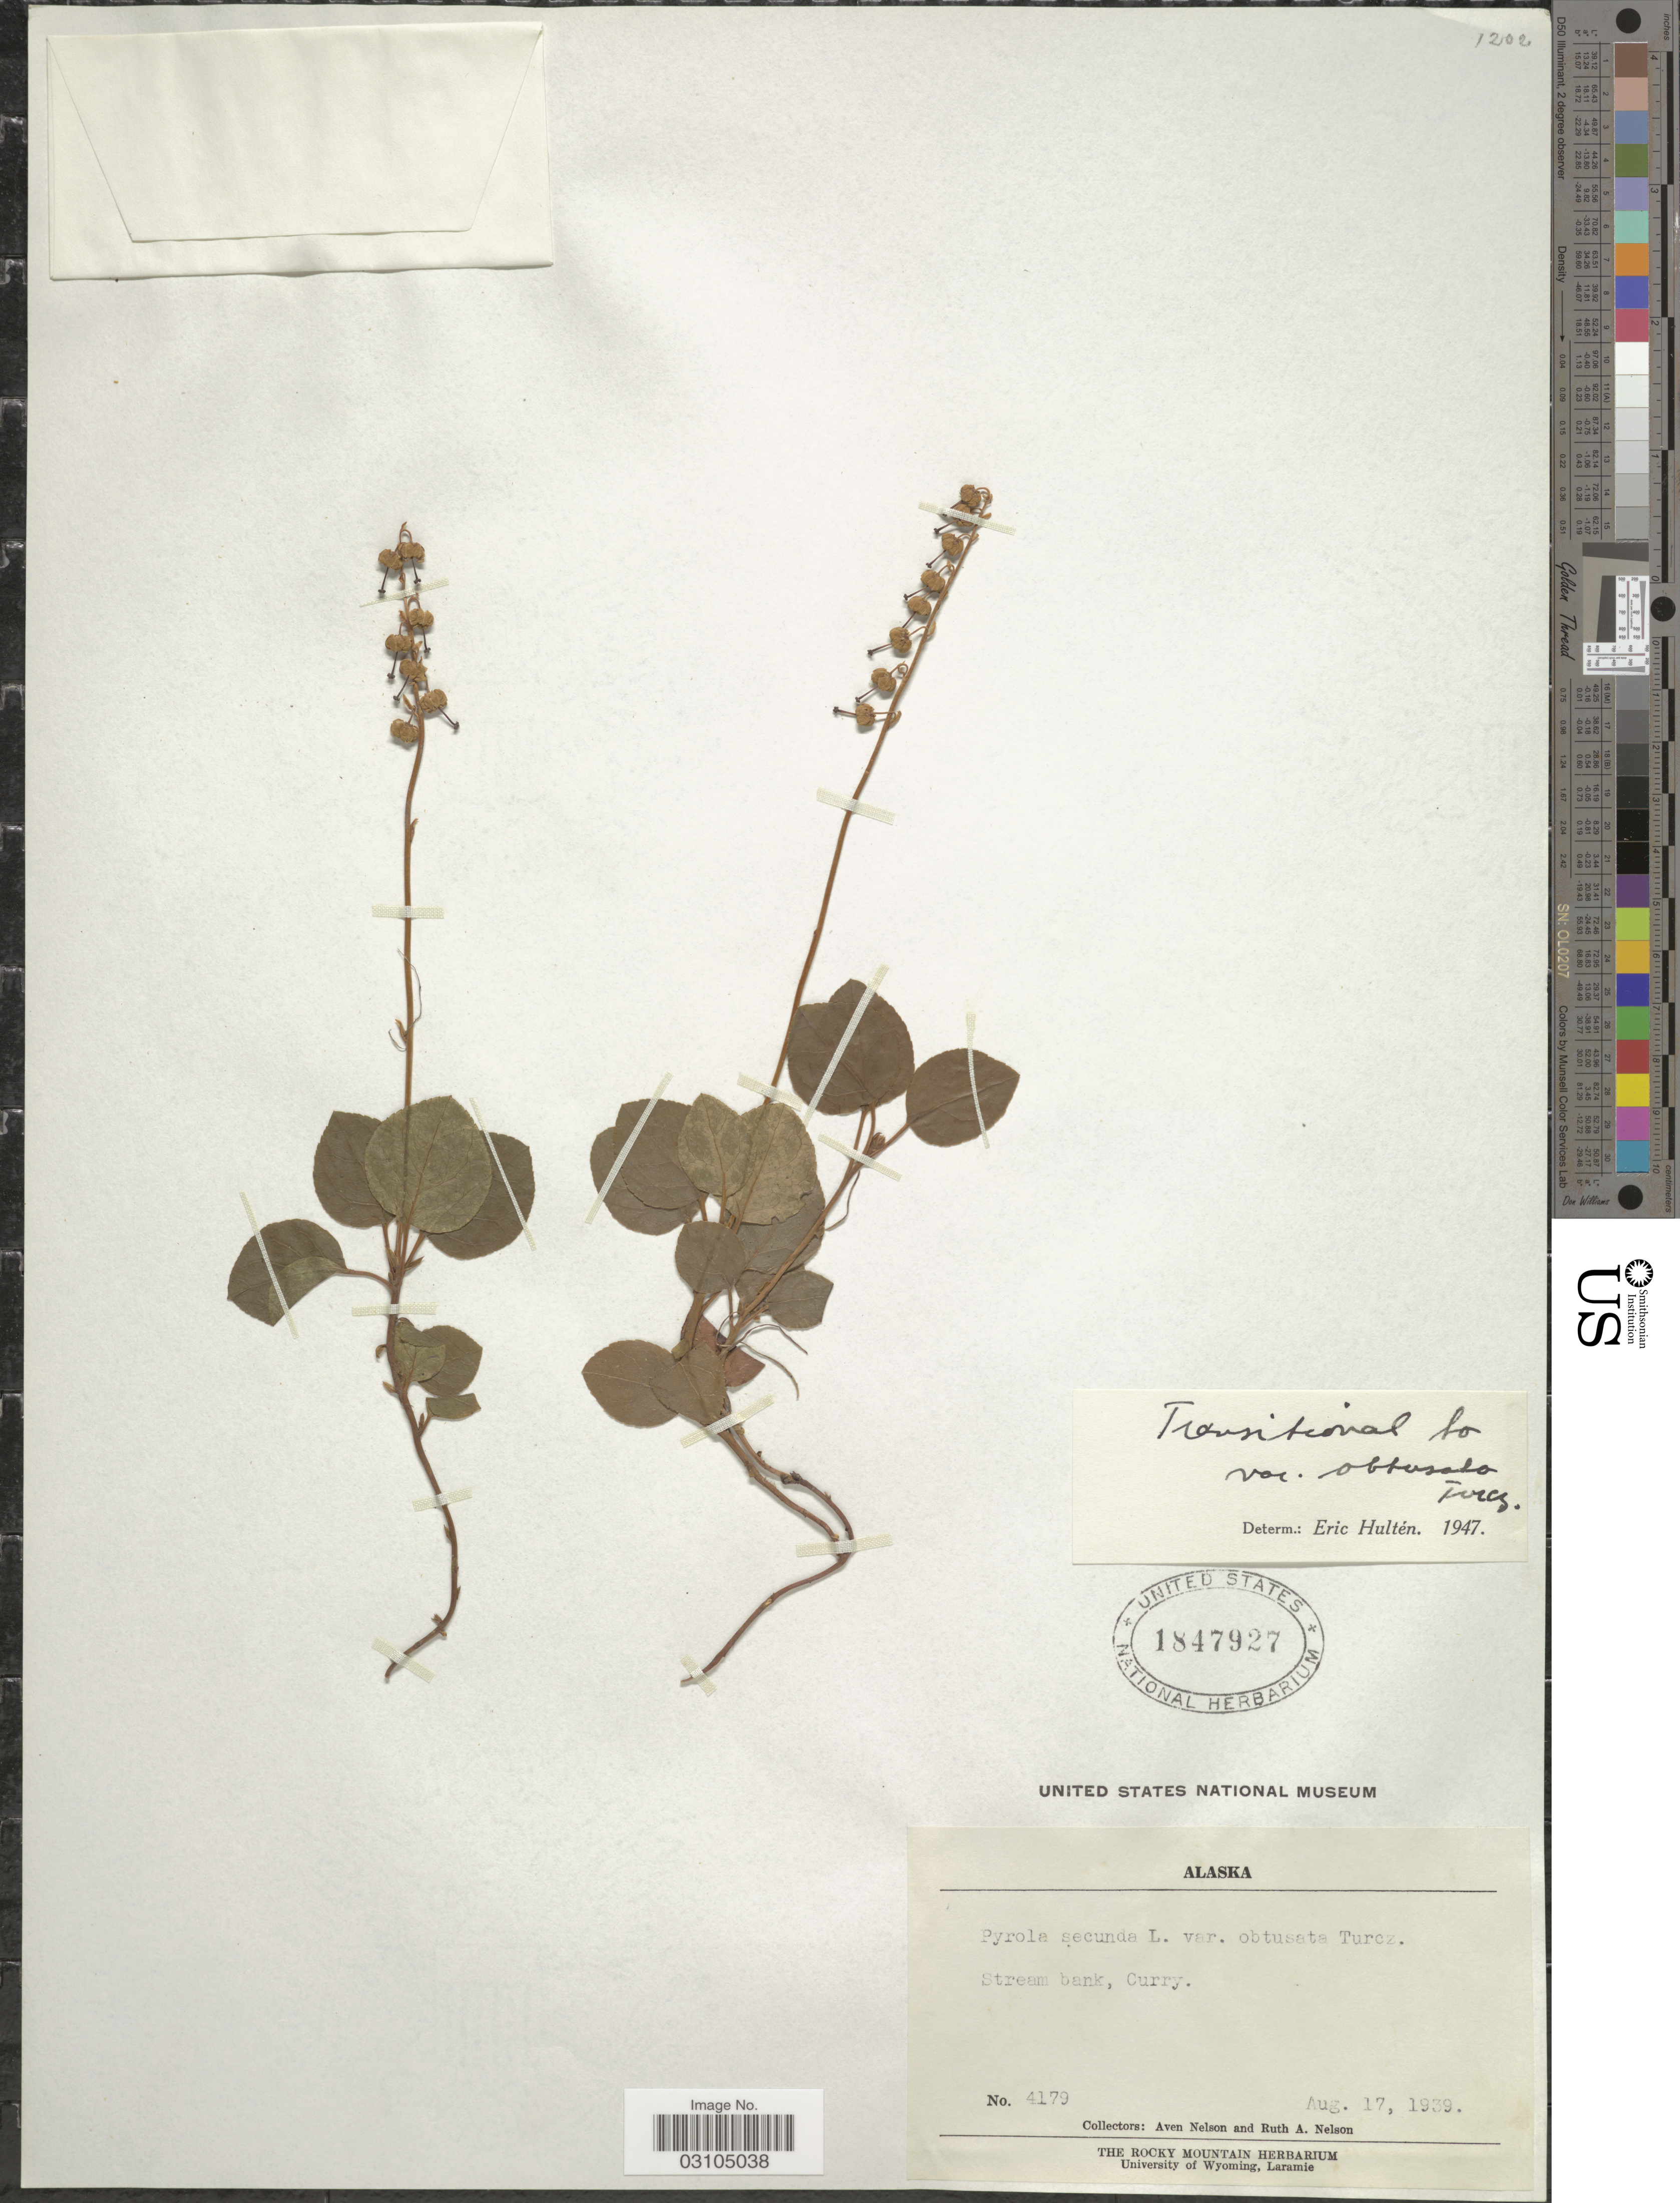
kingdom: Plantae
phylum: Tracheophyta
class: Magnoliopsida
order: Ericales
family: Ericaceae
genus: Orthilia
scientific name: Orthilia secunda var. obtusata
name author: (Turcz.) House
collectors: A. Nelson & R. A. Nelson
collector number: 4179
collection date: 1939-08-17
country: United States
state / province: Alaska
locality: Stream bank, Curry.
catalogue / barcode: US 1847927